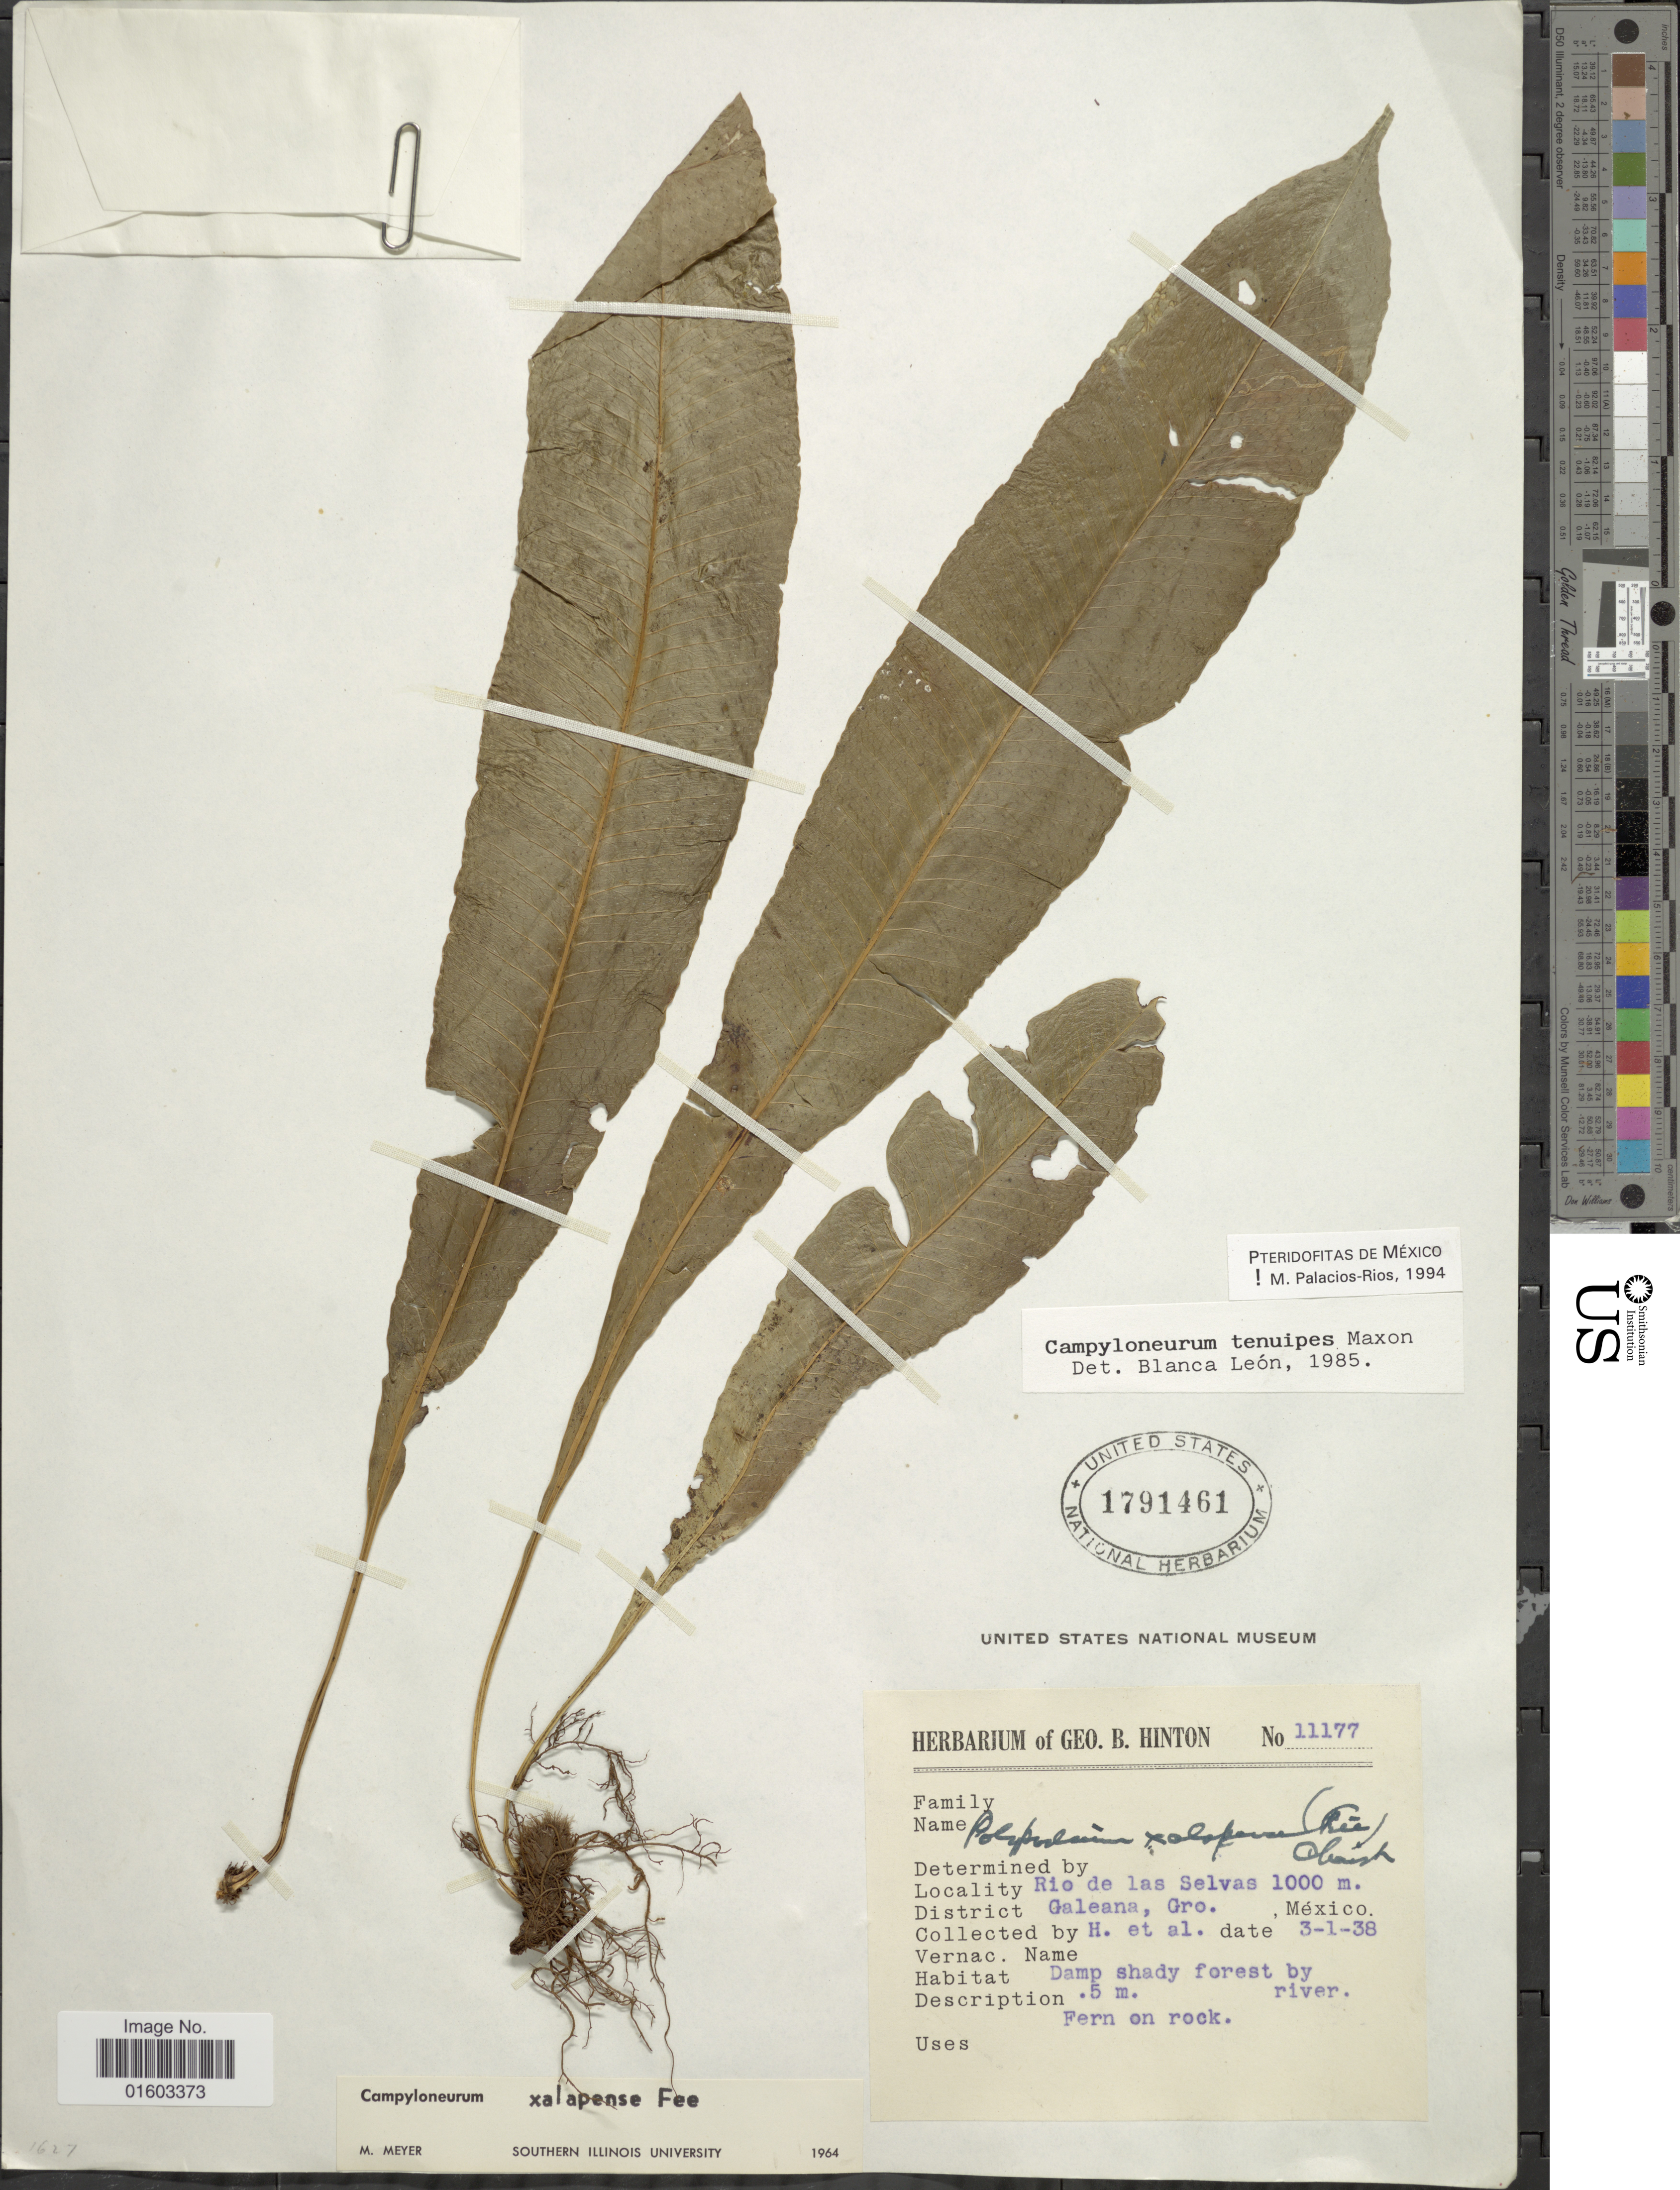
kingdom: Plantae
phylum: Tracheophyta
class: Polypodiopsida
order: Polypodiales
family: Polypodiaceae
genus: Campyloneurum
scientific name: Campyloneurum tenuipes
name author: Maxon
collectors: G. B. Hinton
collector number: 11177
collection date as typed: Transcribed d/m/y: 3/1/38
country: Mexico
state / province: Guerrero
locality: Rio de las Selvas, Galeana, Gro. Mexico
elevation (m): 1000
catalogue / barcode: US 1791461